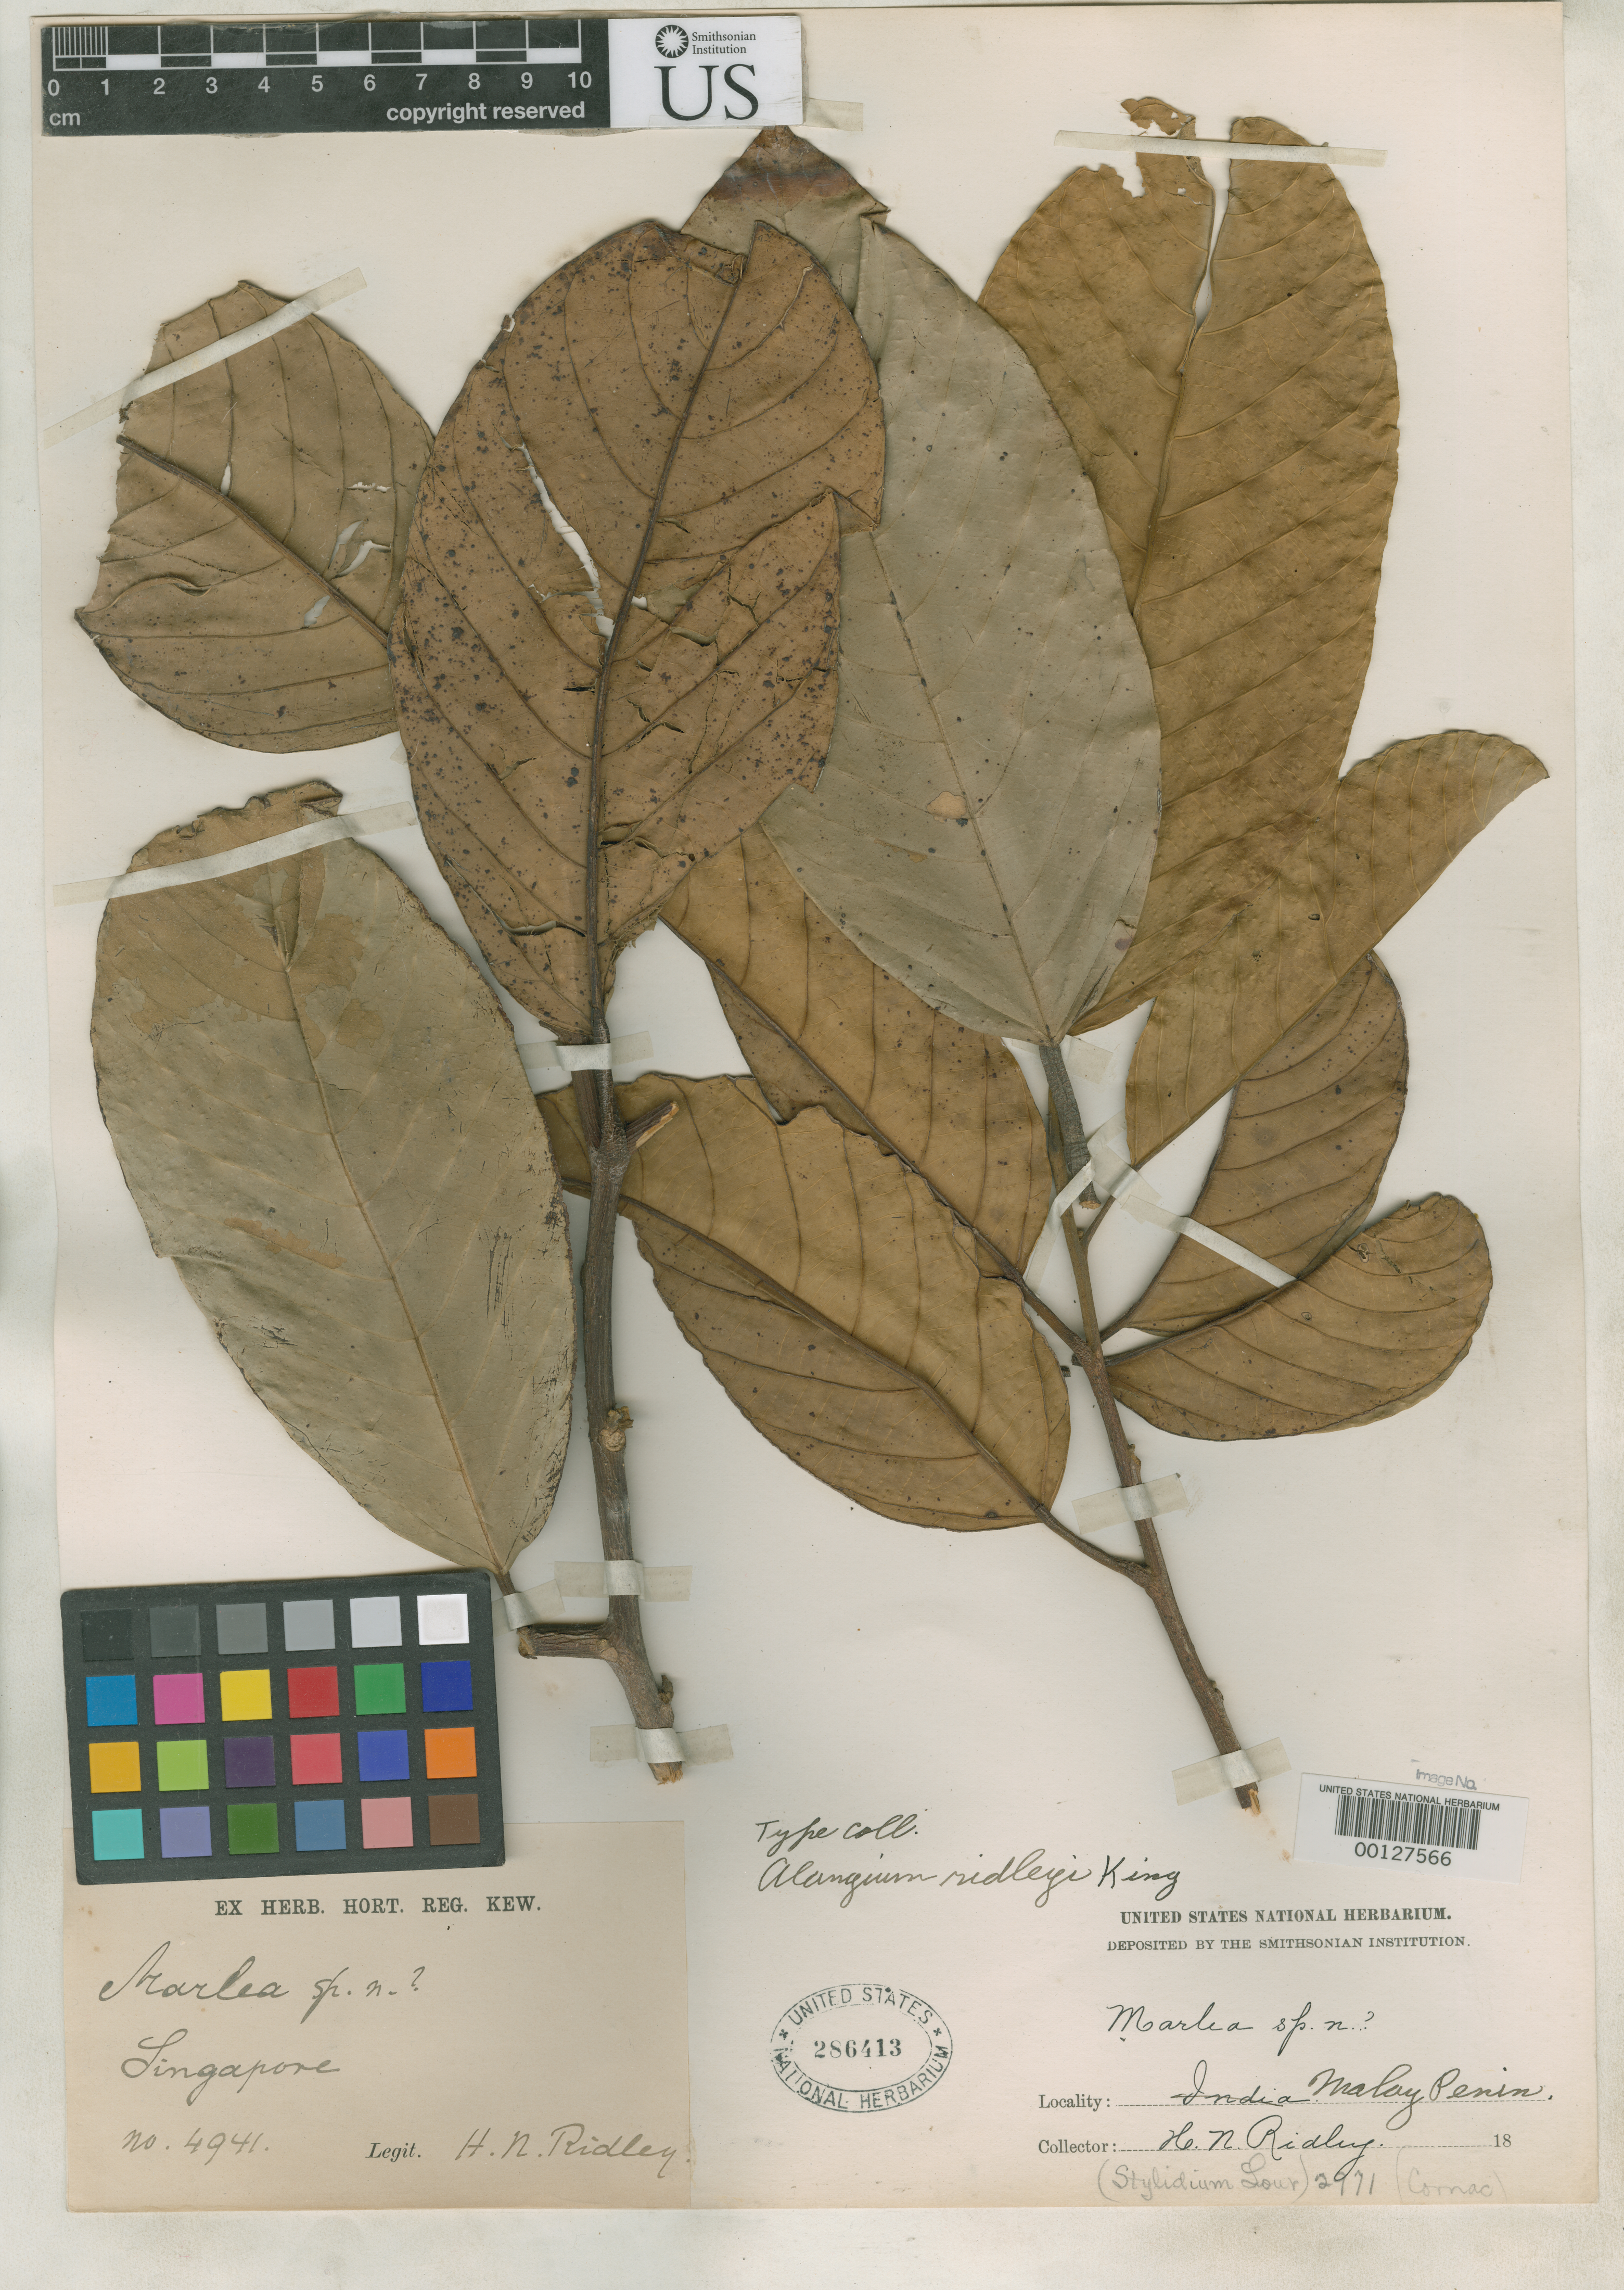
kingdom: Plantae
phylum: Tracheophyta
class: Magnoliopsida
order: Cornales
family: Cornaceae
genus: Alangium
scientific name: Alangium ridleyi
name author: King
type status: Type Collection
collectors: H. N. Ridley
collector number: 4941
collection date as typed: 18--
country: Singapore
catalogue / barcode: US 286413